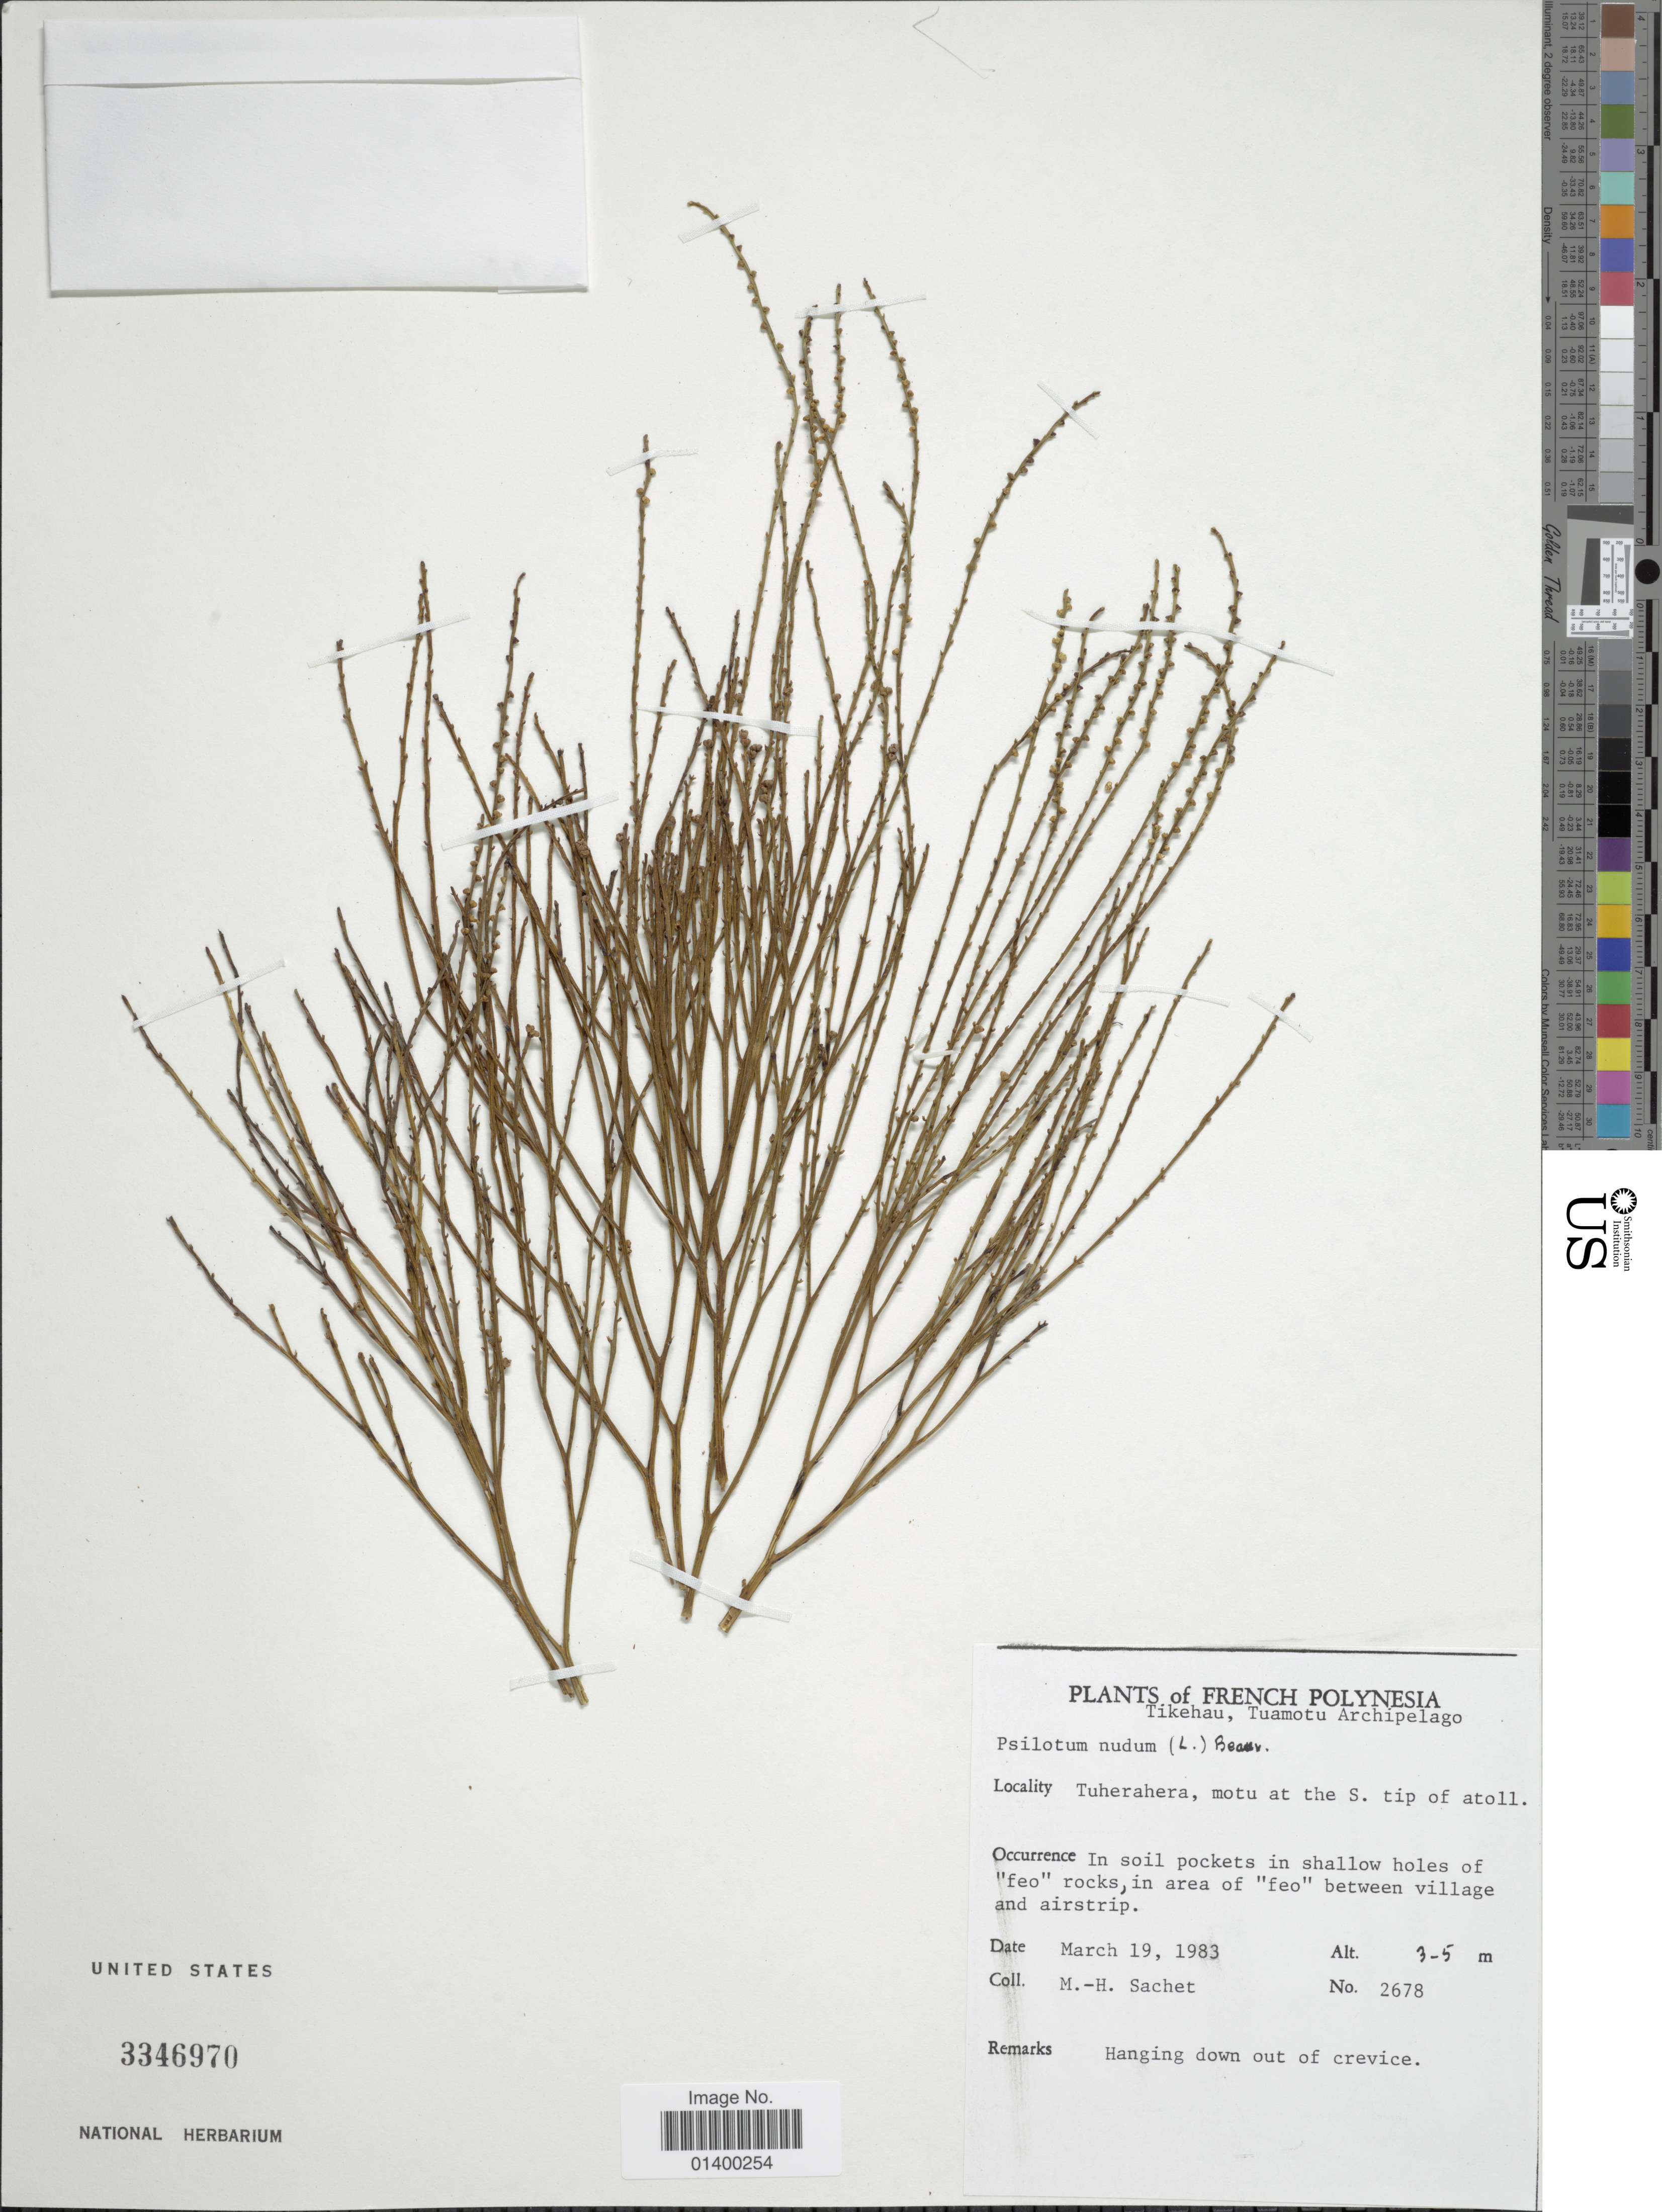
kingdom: Plantae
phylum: Tracheophyta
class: Polypodiopsida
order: Psilotales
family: Psilotaceae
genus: Psilotum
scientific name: Psilotum nudum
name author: (L.) P. Beauv.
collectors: M.-H. Sachet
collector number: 2678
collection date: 1983-03-19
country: French Polynesia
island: Tikahau Atoll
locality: Tikehau, Tuamotu Archipelago, Tuherahera, motu at the S. tip of Atoll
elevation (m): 3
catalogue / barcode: US 3346970